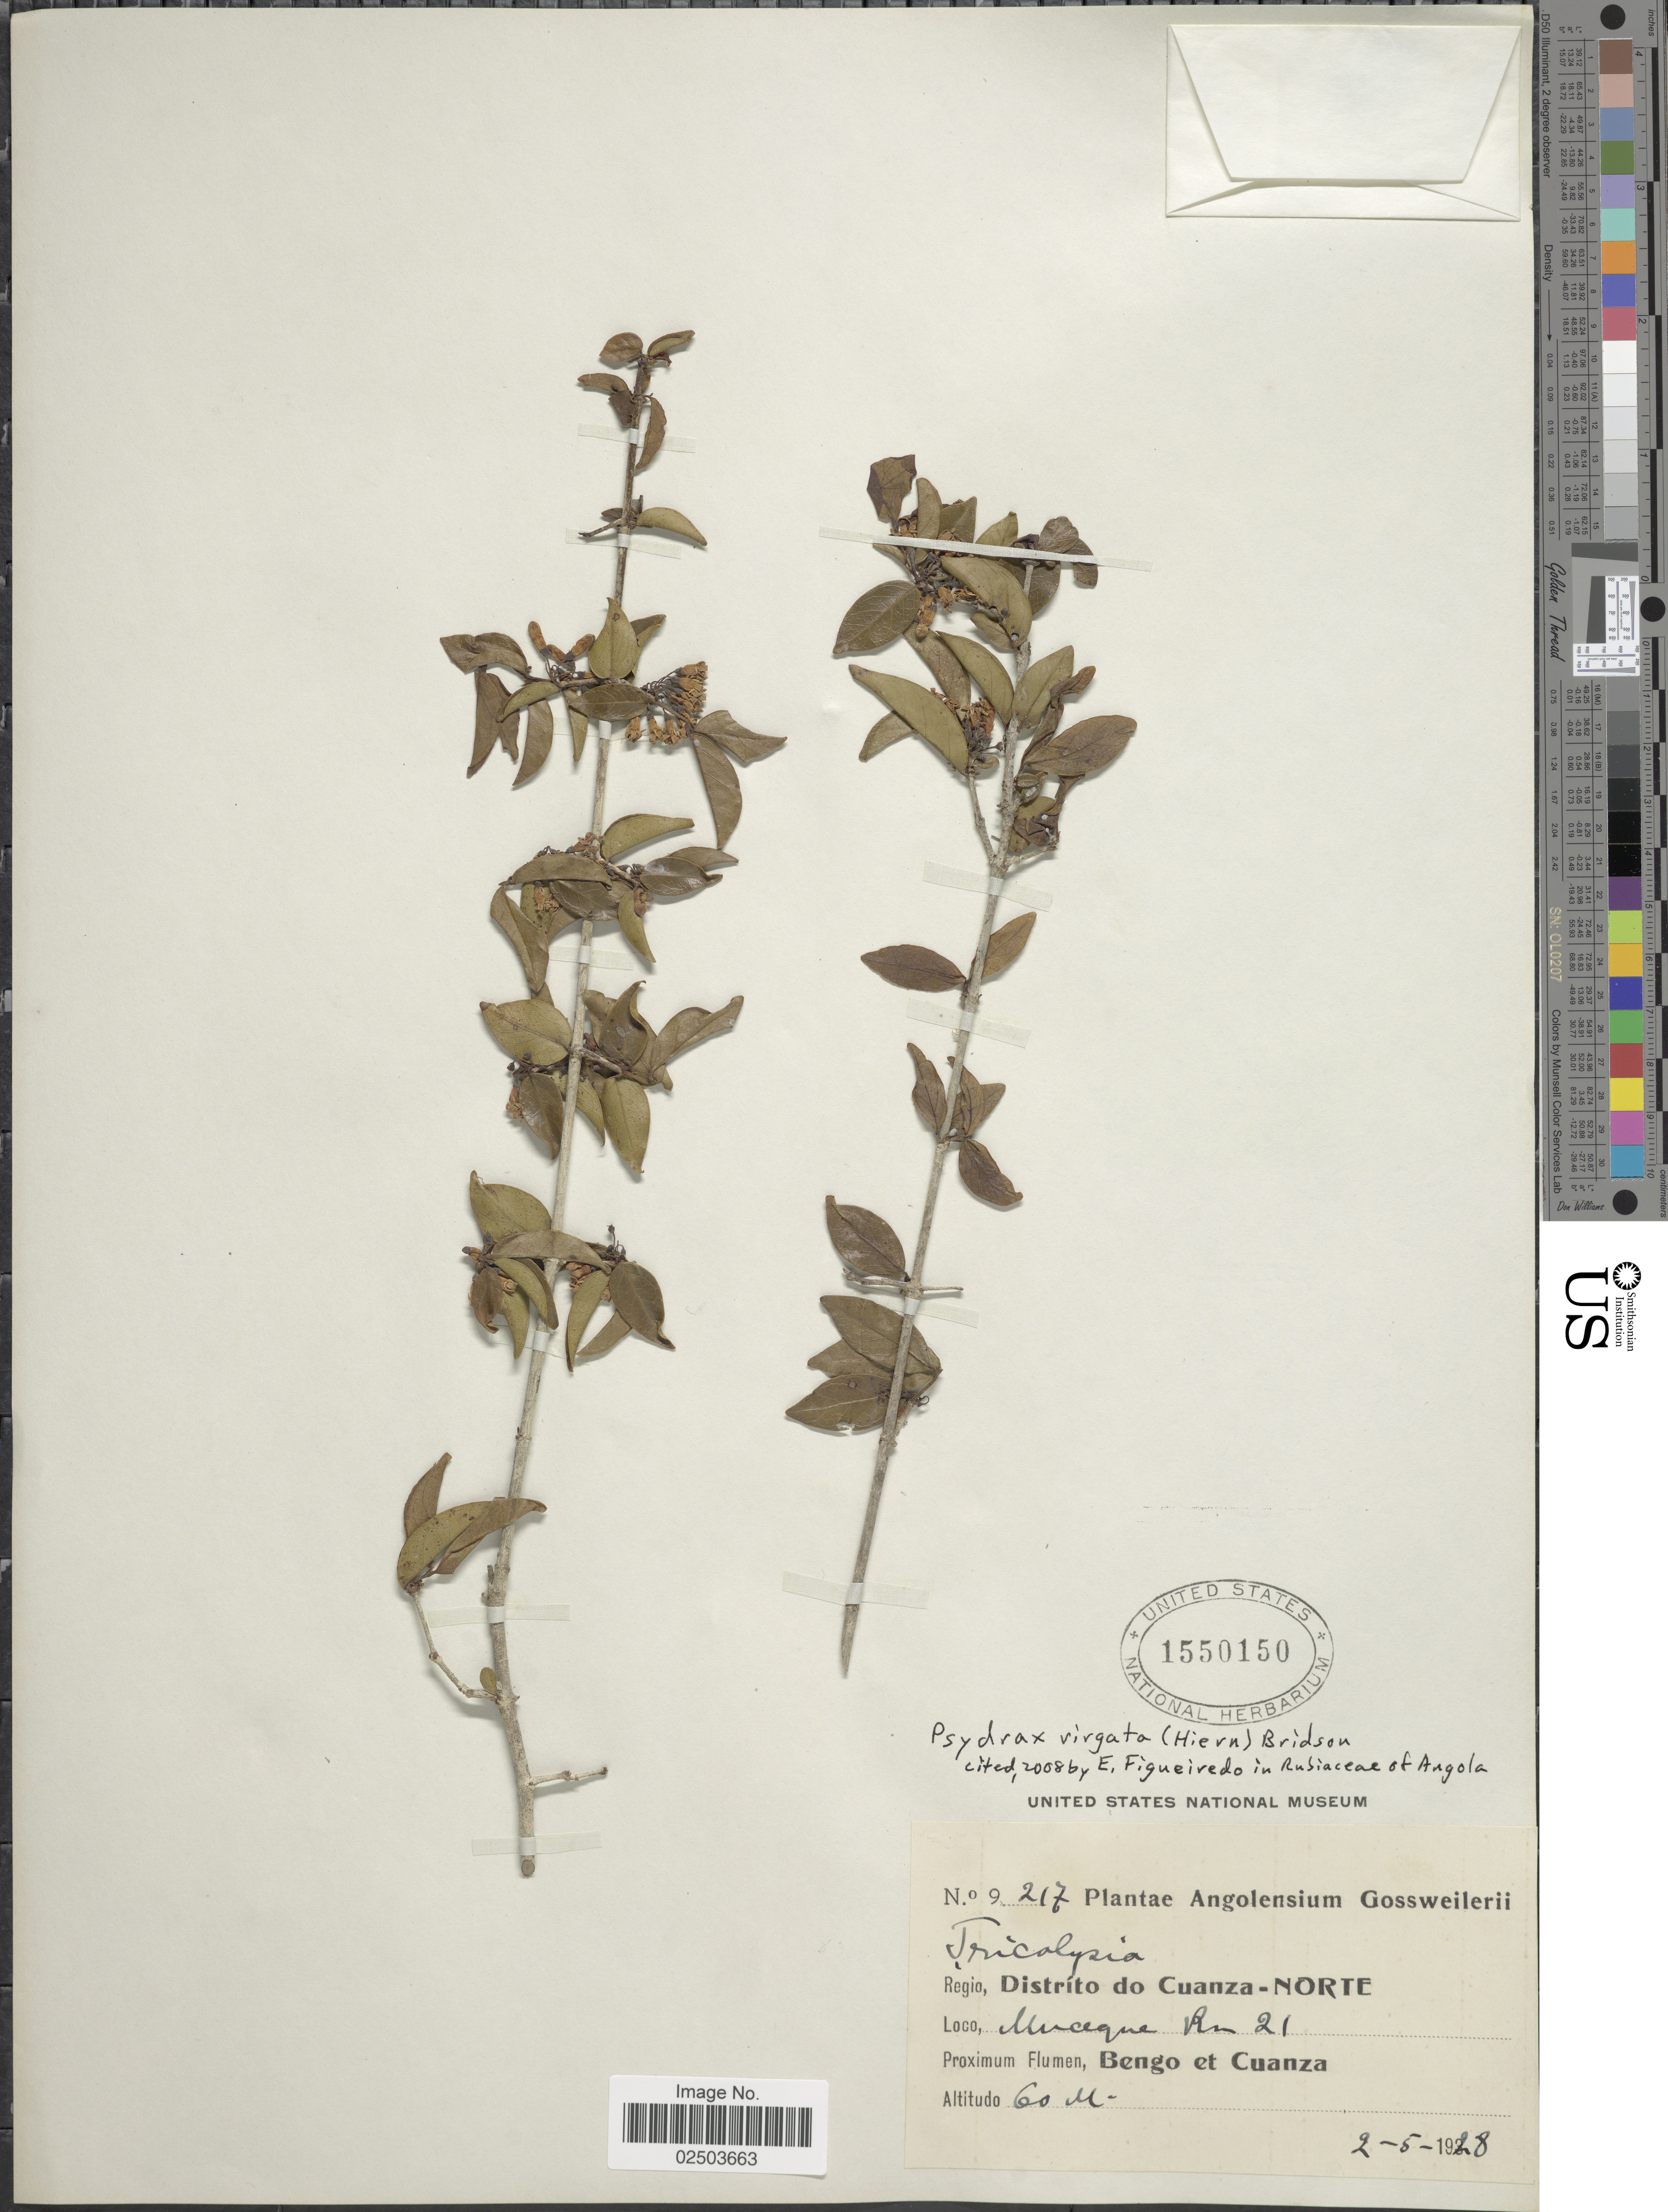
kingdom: Plantae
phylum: Tracheophyta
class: Magnoliopsida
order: Gentianales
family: Rubiaceae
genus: Psydrax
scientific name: Psydrax virgata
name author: (Hiern) Bridson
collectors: -. Gossweiler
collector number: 9217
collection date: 1928-05-02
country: Angola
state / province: Cuanza Norte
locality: Regio, Distrito do Cuanze- Norte, Muceque Rm 21.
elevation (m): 60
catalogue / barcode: US 1550150